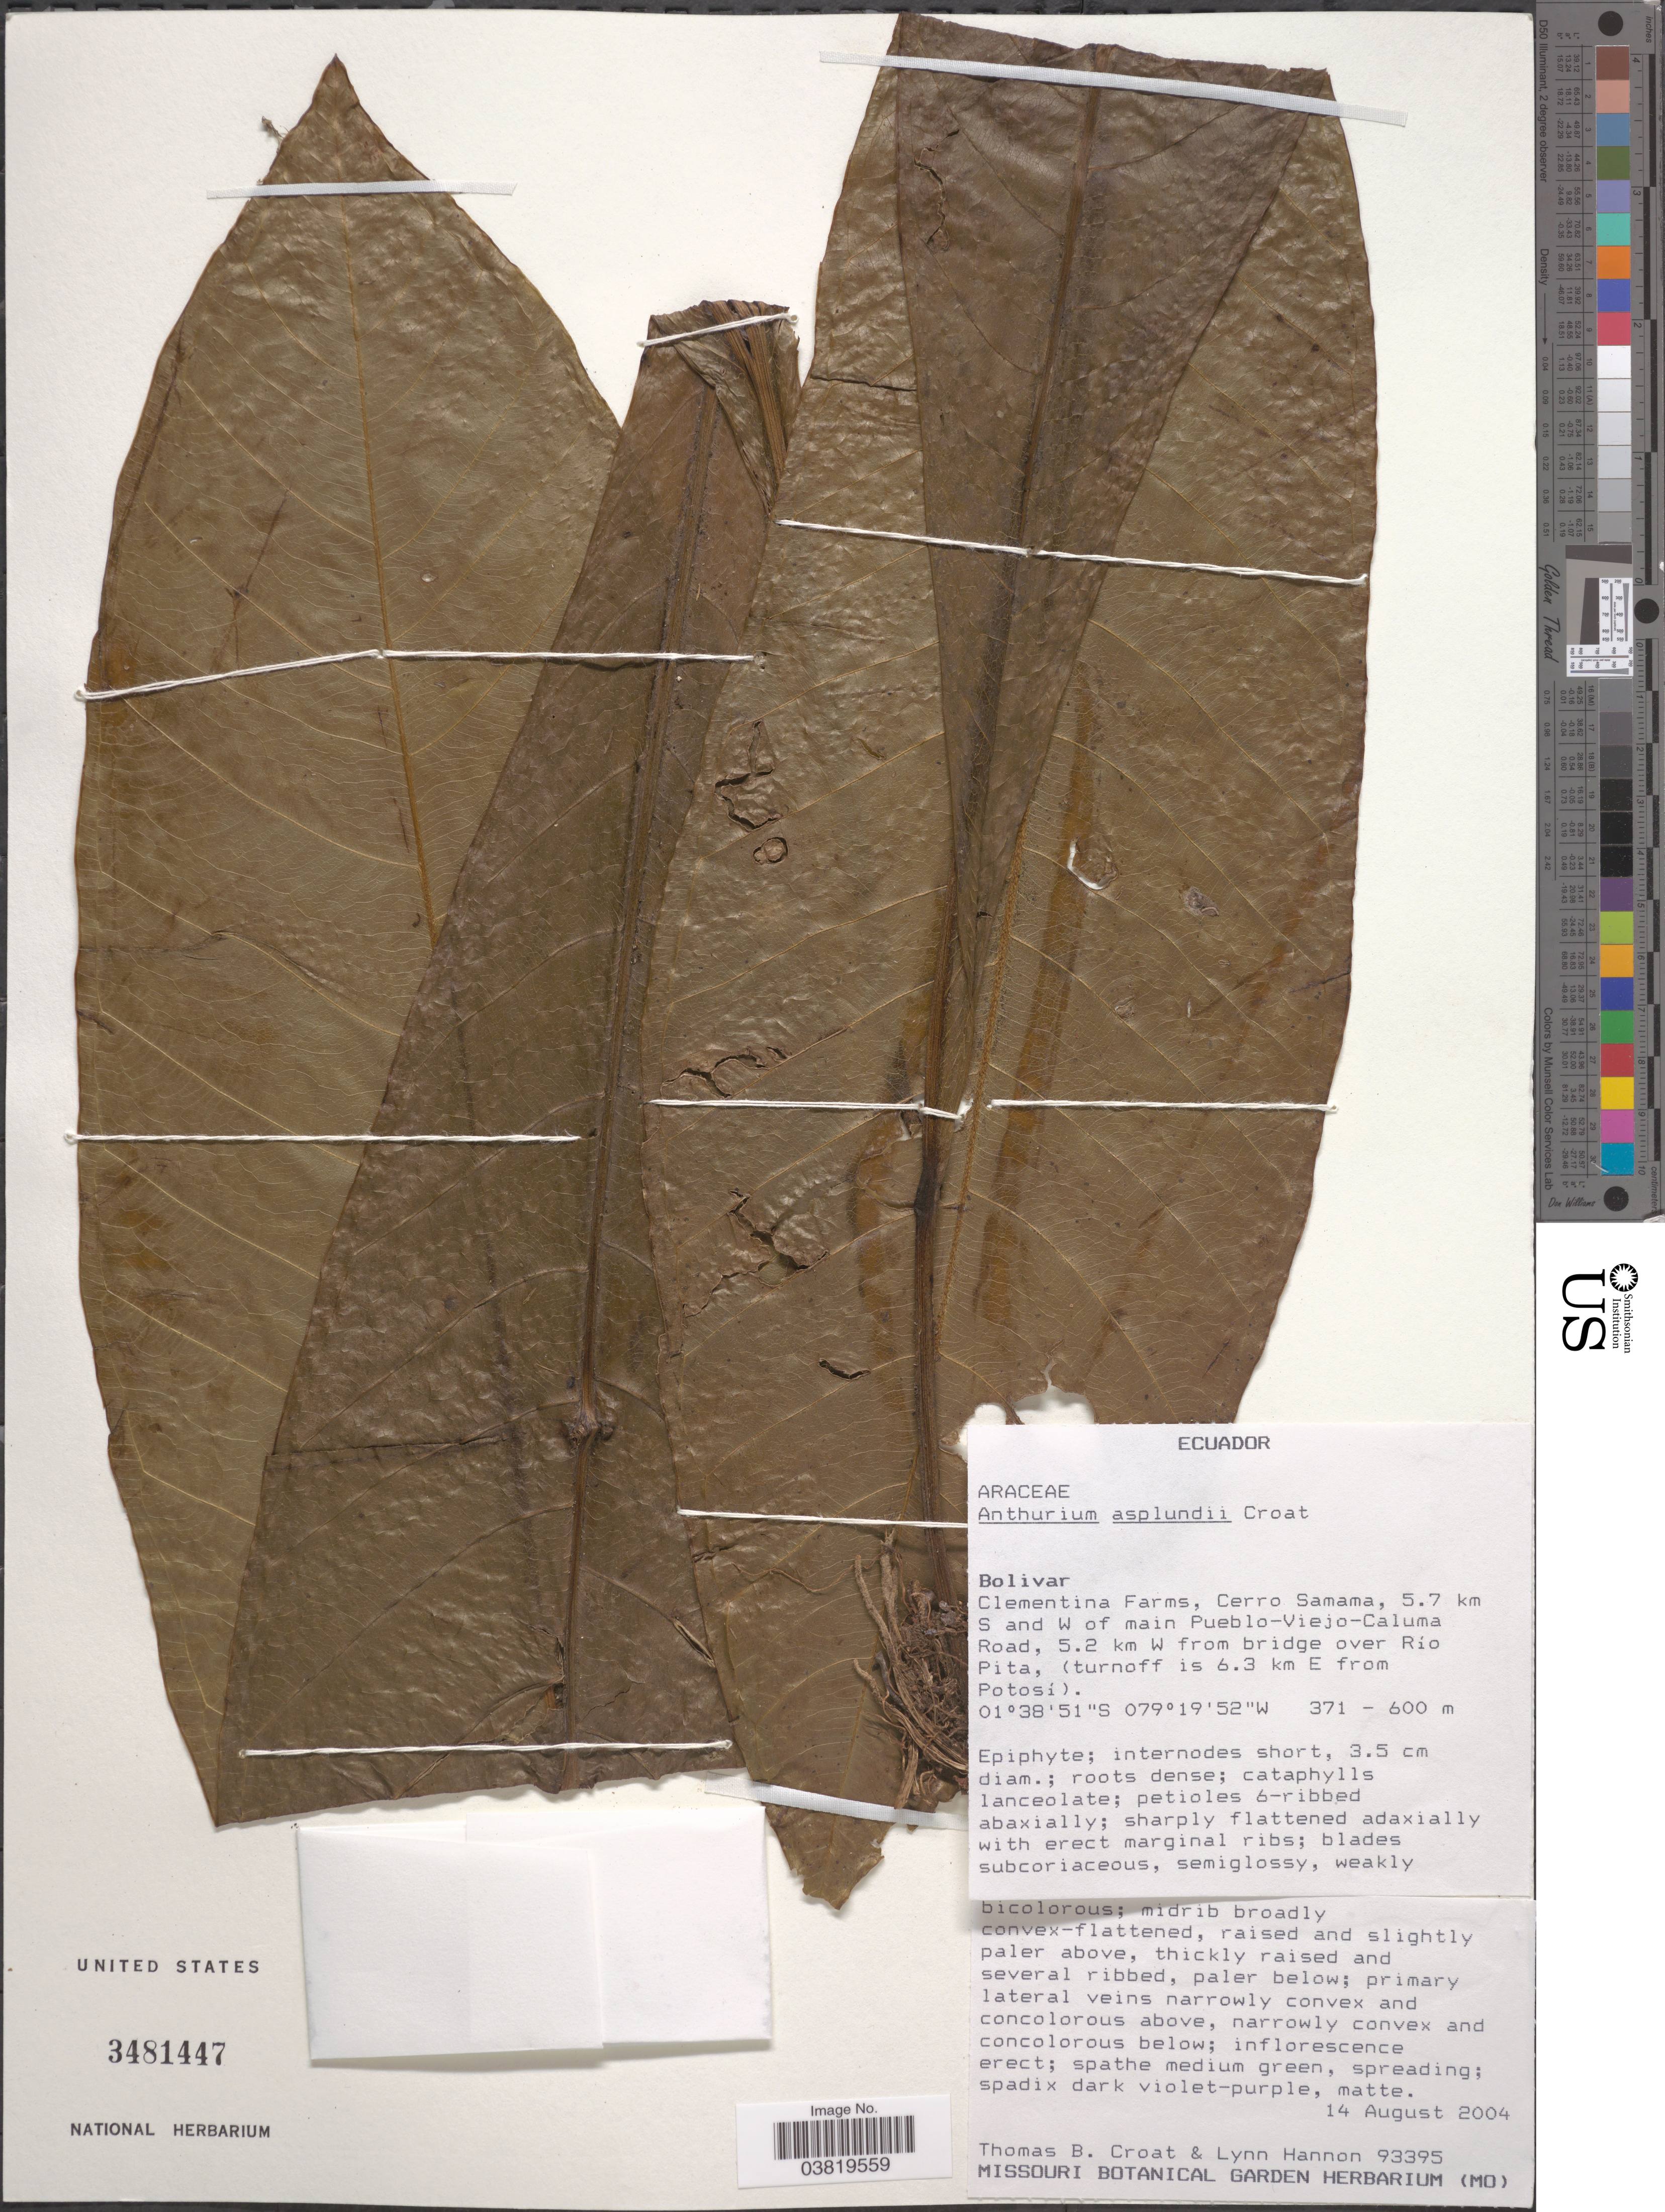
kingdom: Plantae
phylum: Tracheophyta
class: Liliopsida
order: Alismatales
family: Araceae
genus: Anthurium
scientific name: Anthurium asplundii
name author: Croat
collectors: T. B. Croat & L. Hannon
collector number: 93395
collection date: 2004-08-14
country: Ecuador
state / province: Bolívar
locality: Clementina Farms, Cerro Samama, 5.7 km S and W of main Pueblo-Viejo-Caluma Road, 5.2 km W from bridge over Río Pita, (turnoff is 6.3 km E from Potosí).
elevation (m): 371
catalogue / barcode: US 3481447